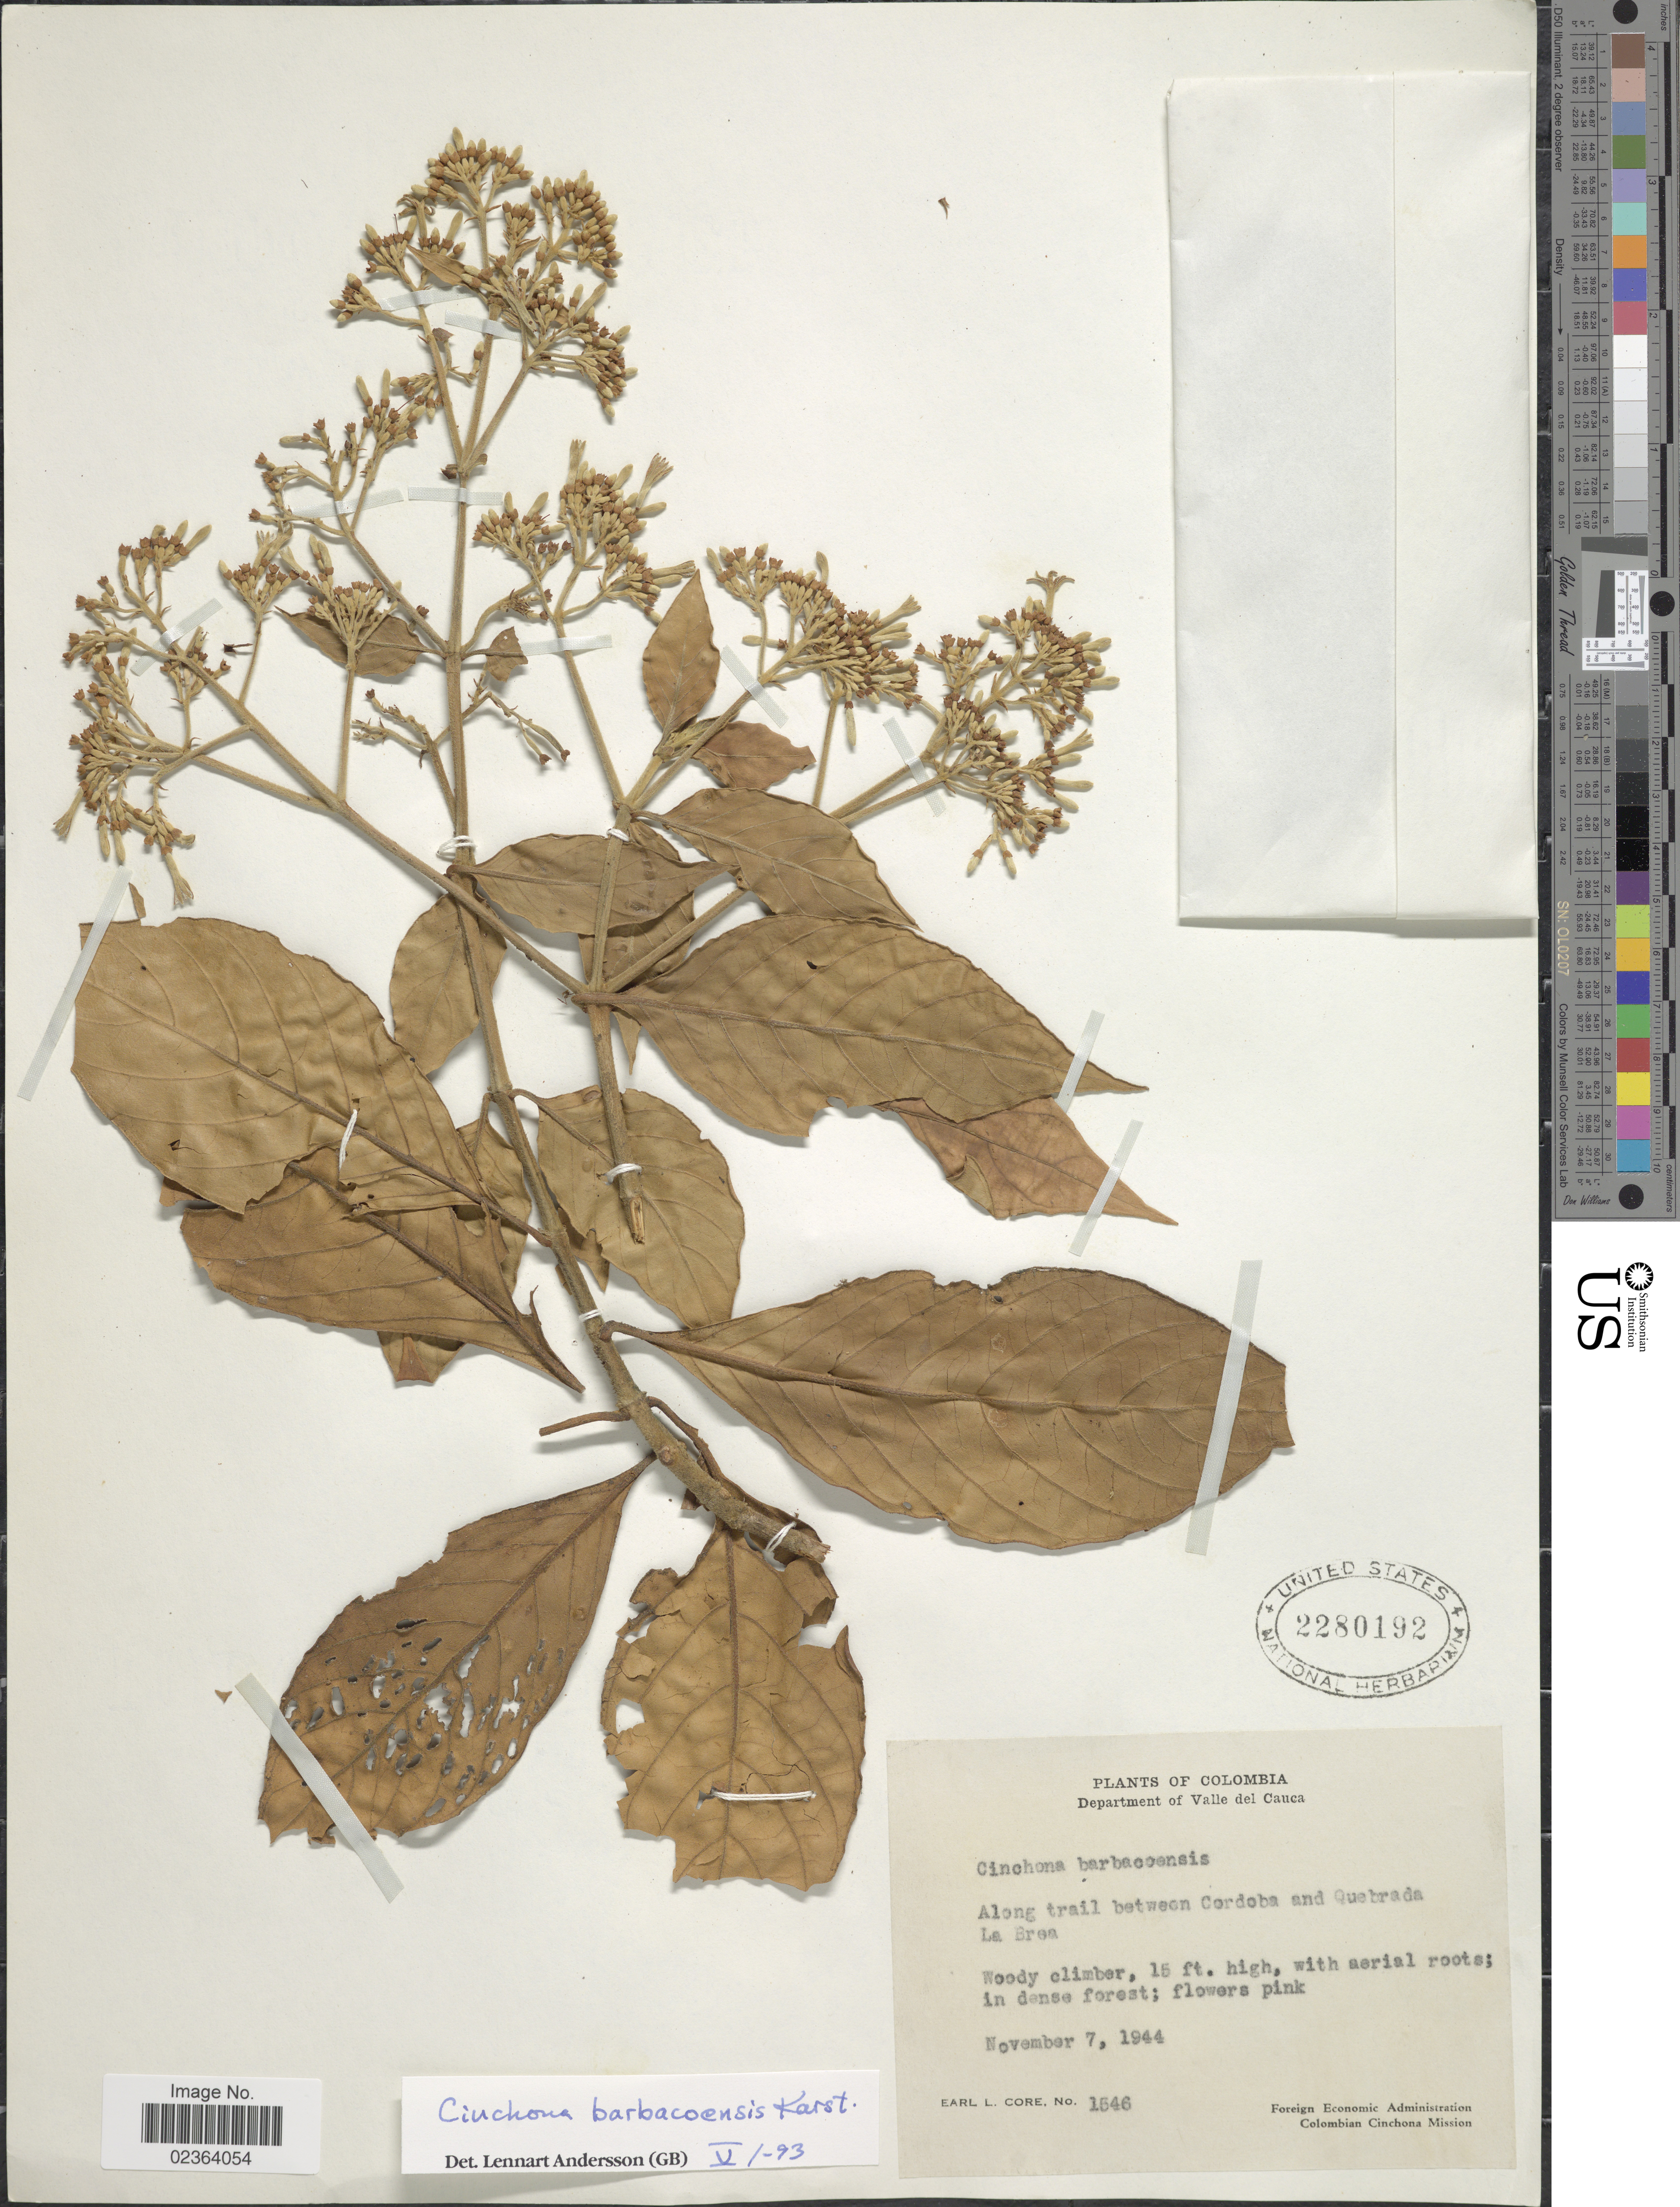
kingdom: Plantae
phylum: Tracheophyta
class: Magnoliopsida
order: Gentianales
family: Rubiaceae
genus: Cinchona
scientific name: Cinchona barbacoensis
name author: L.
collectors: E. L. Core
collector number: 1546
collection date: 1944-11-07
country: Colombia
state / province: Valle del Cauca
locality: Department of Valle del Cauca, Along trail between Cordoba and Quebrada La Brea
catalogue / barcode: US 2280192